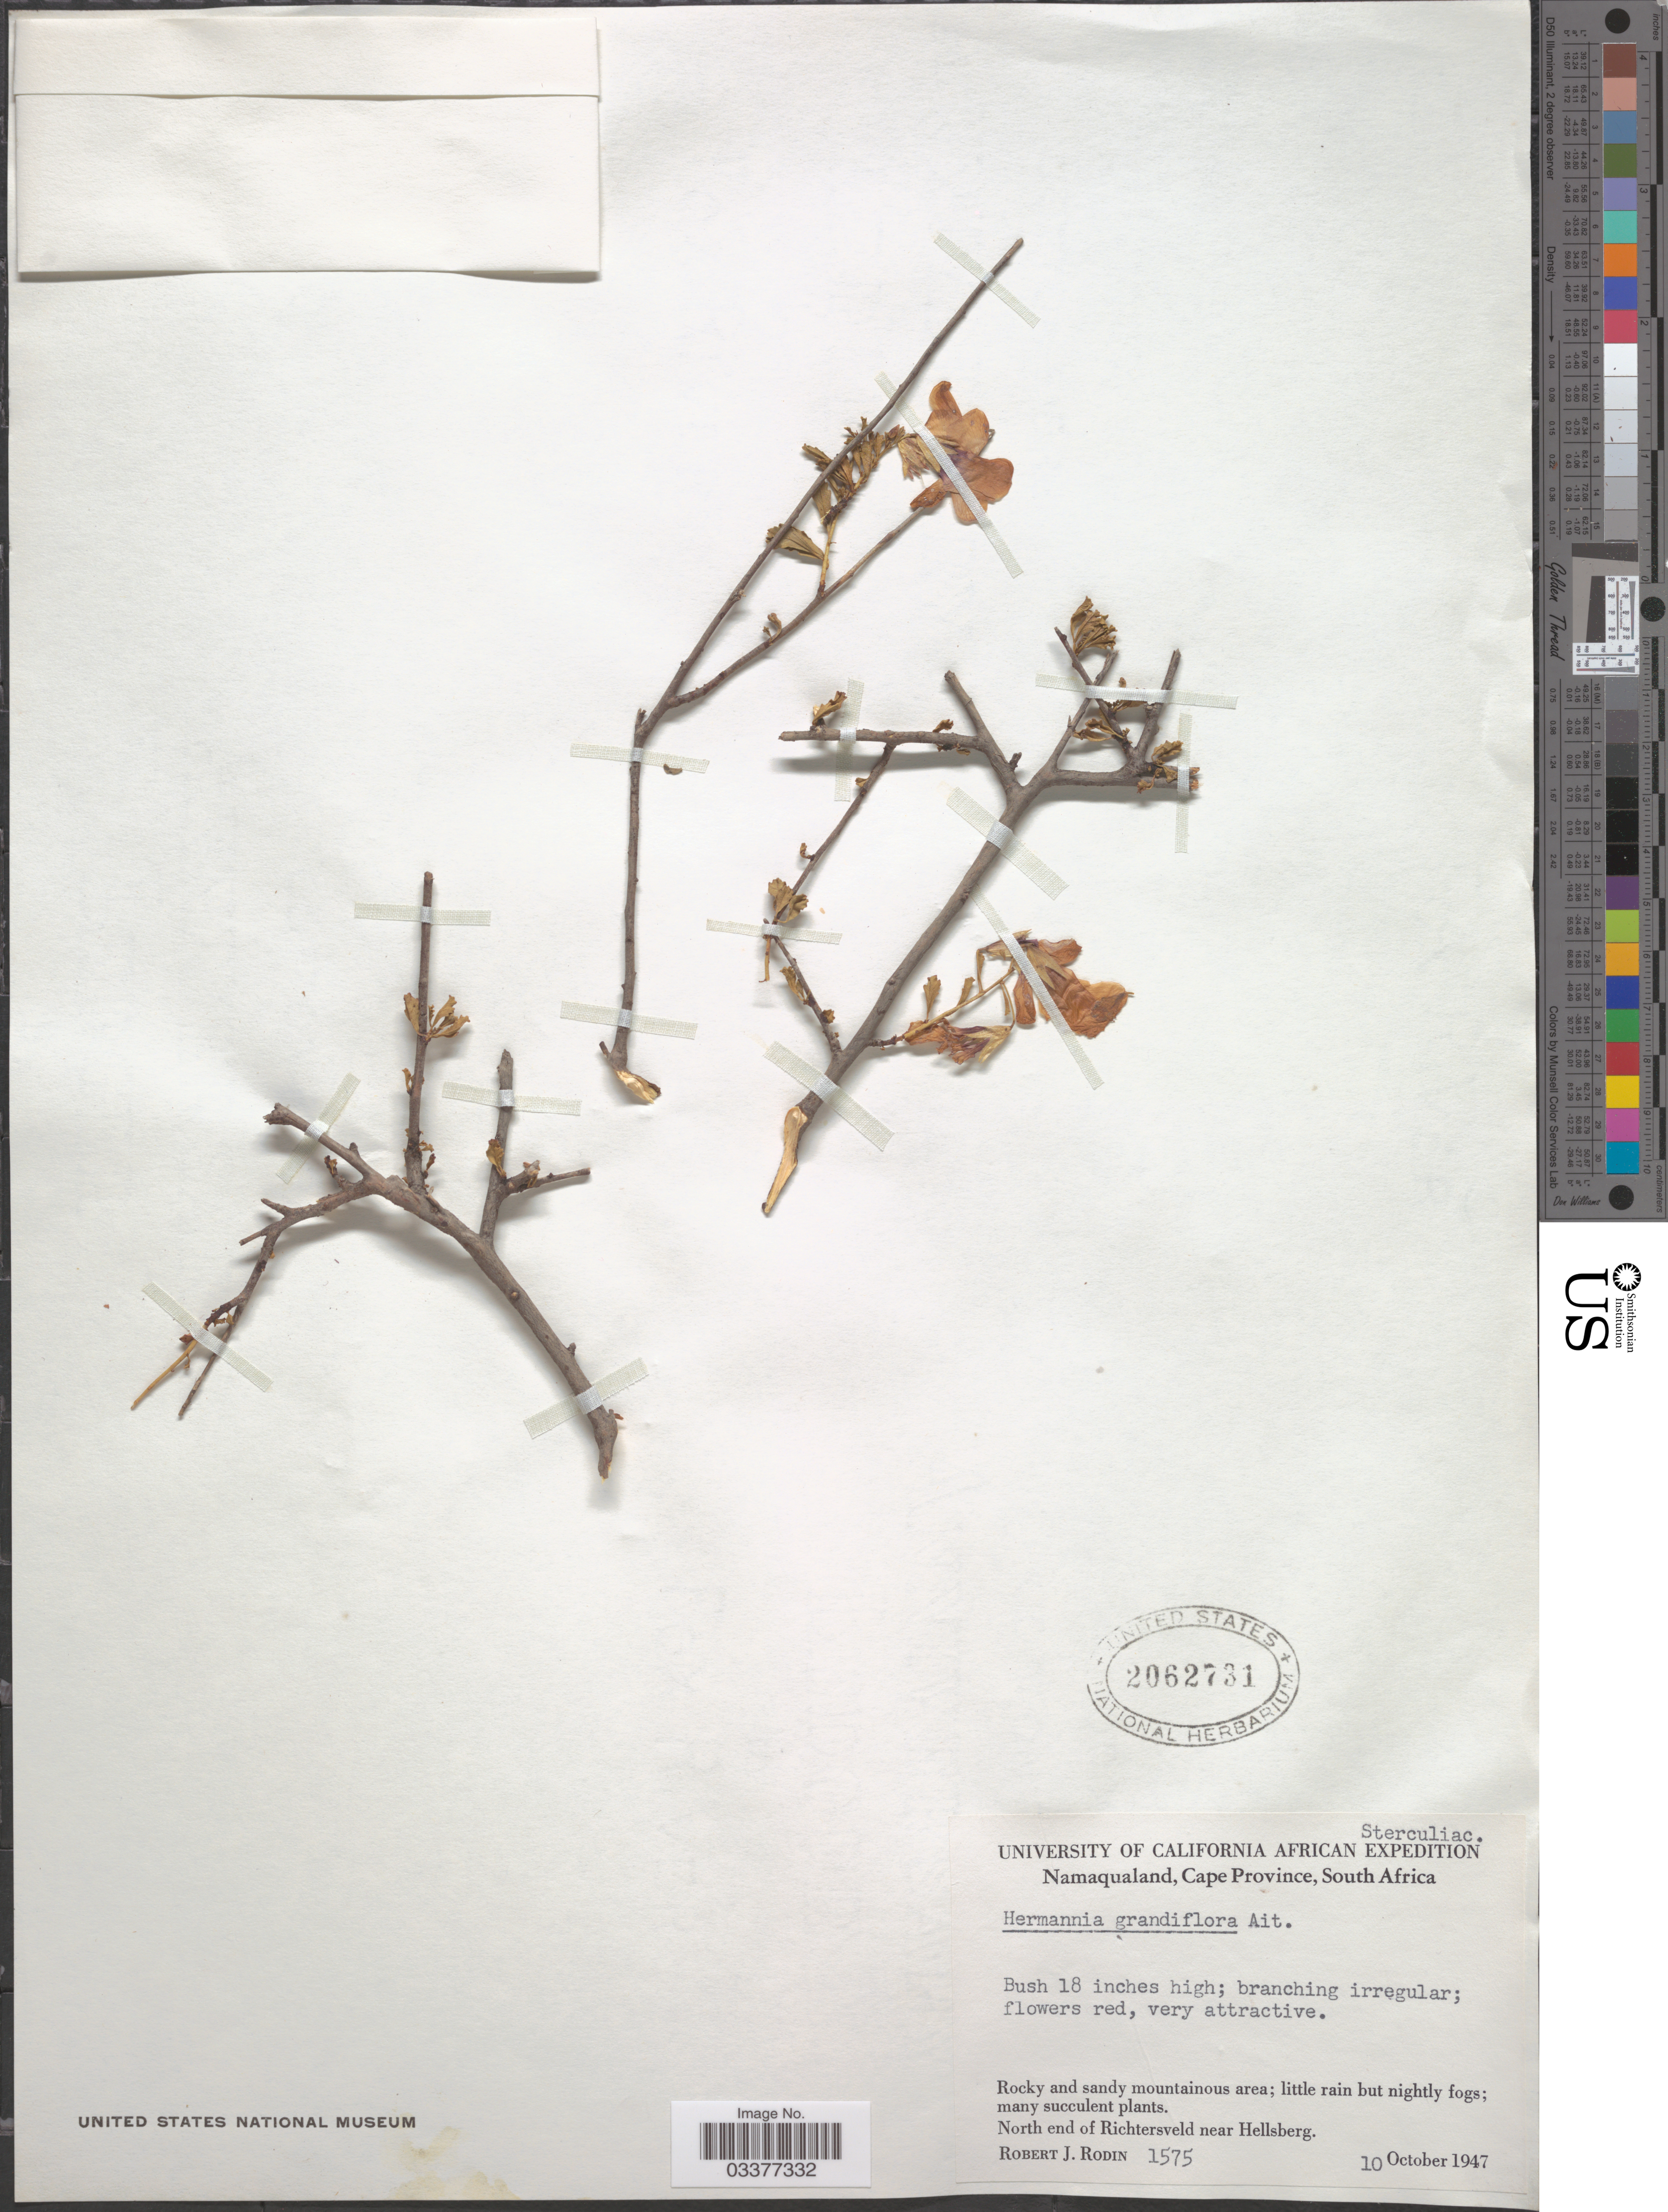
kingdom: Plantae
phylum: Tracheophyta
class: Magnoliopsida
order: Malvales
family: Malvaceae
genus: Hermannia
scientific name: Hermannia grandiflora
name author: W.T. Aiton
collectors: R. J. Rodin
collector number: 1575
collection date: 1947-10-10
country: South Africa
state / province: Northern Cape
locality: Namaqualand. North end of Richtersveld near Hellsberg.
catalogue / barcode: US 2062731